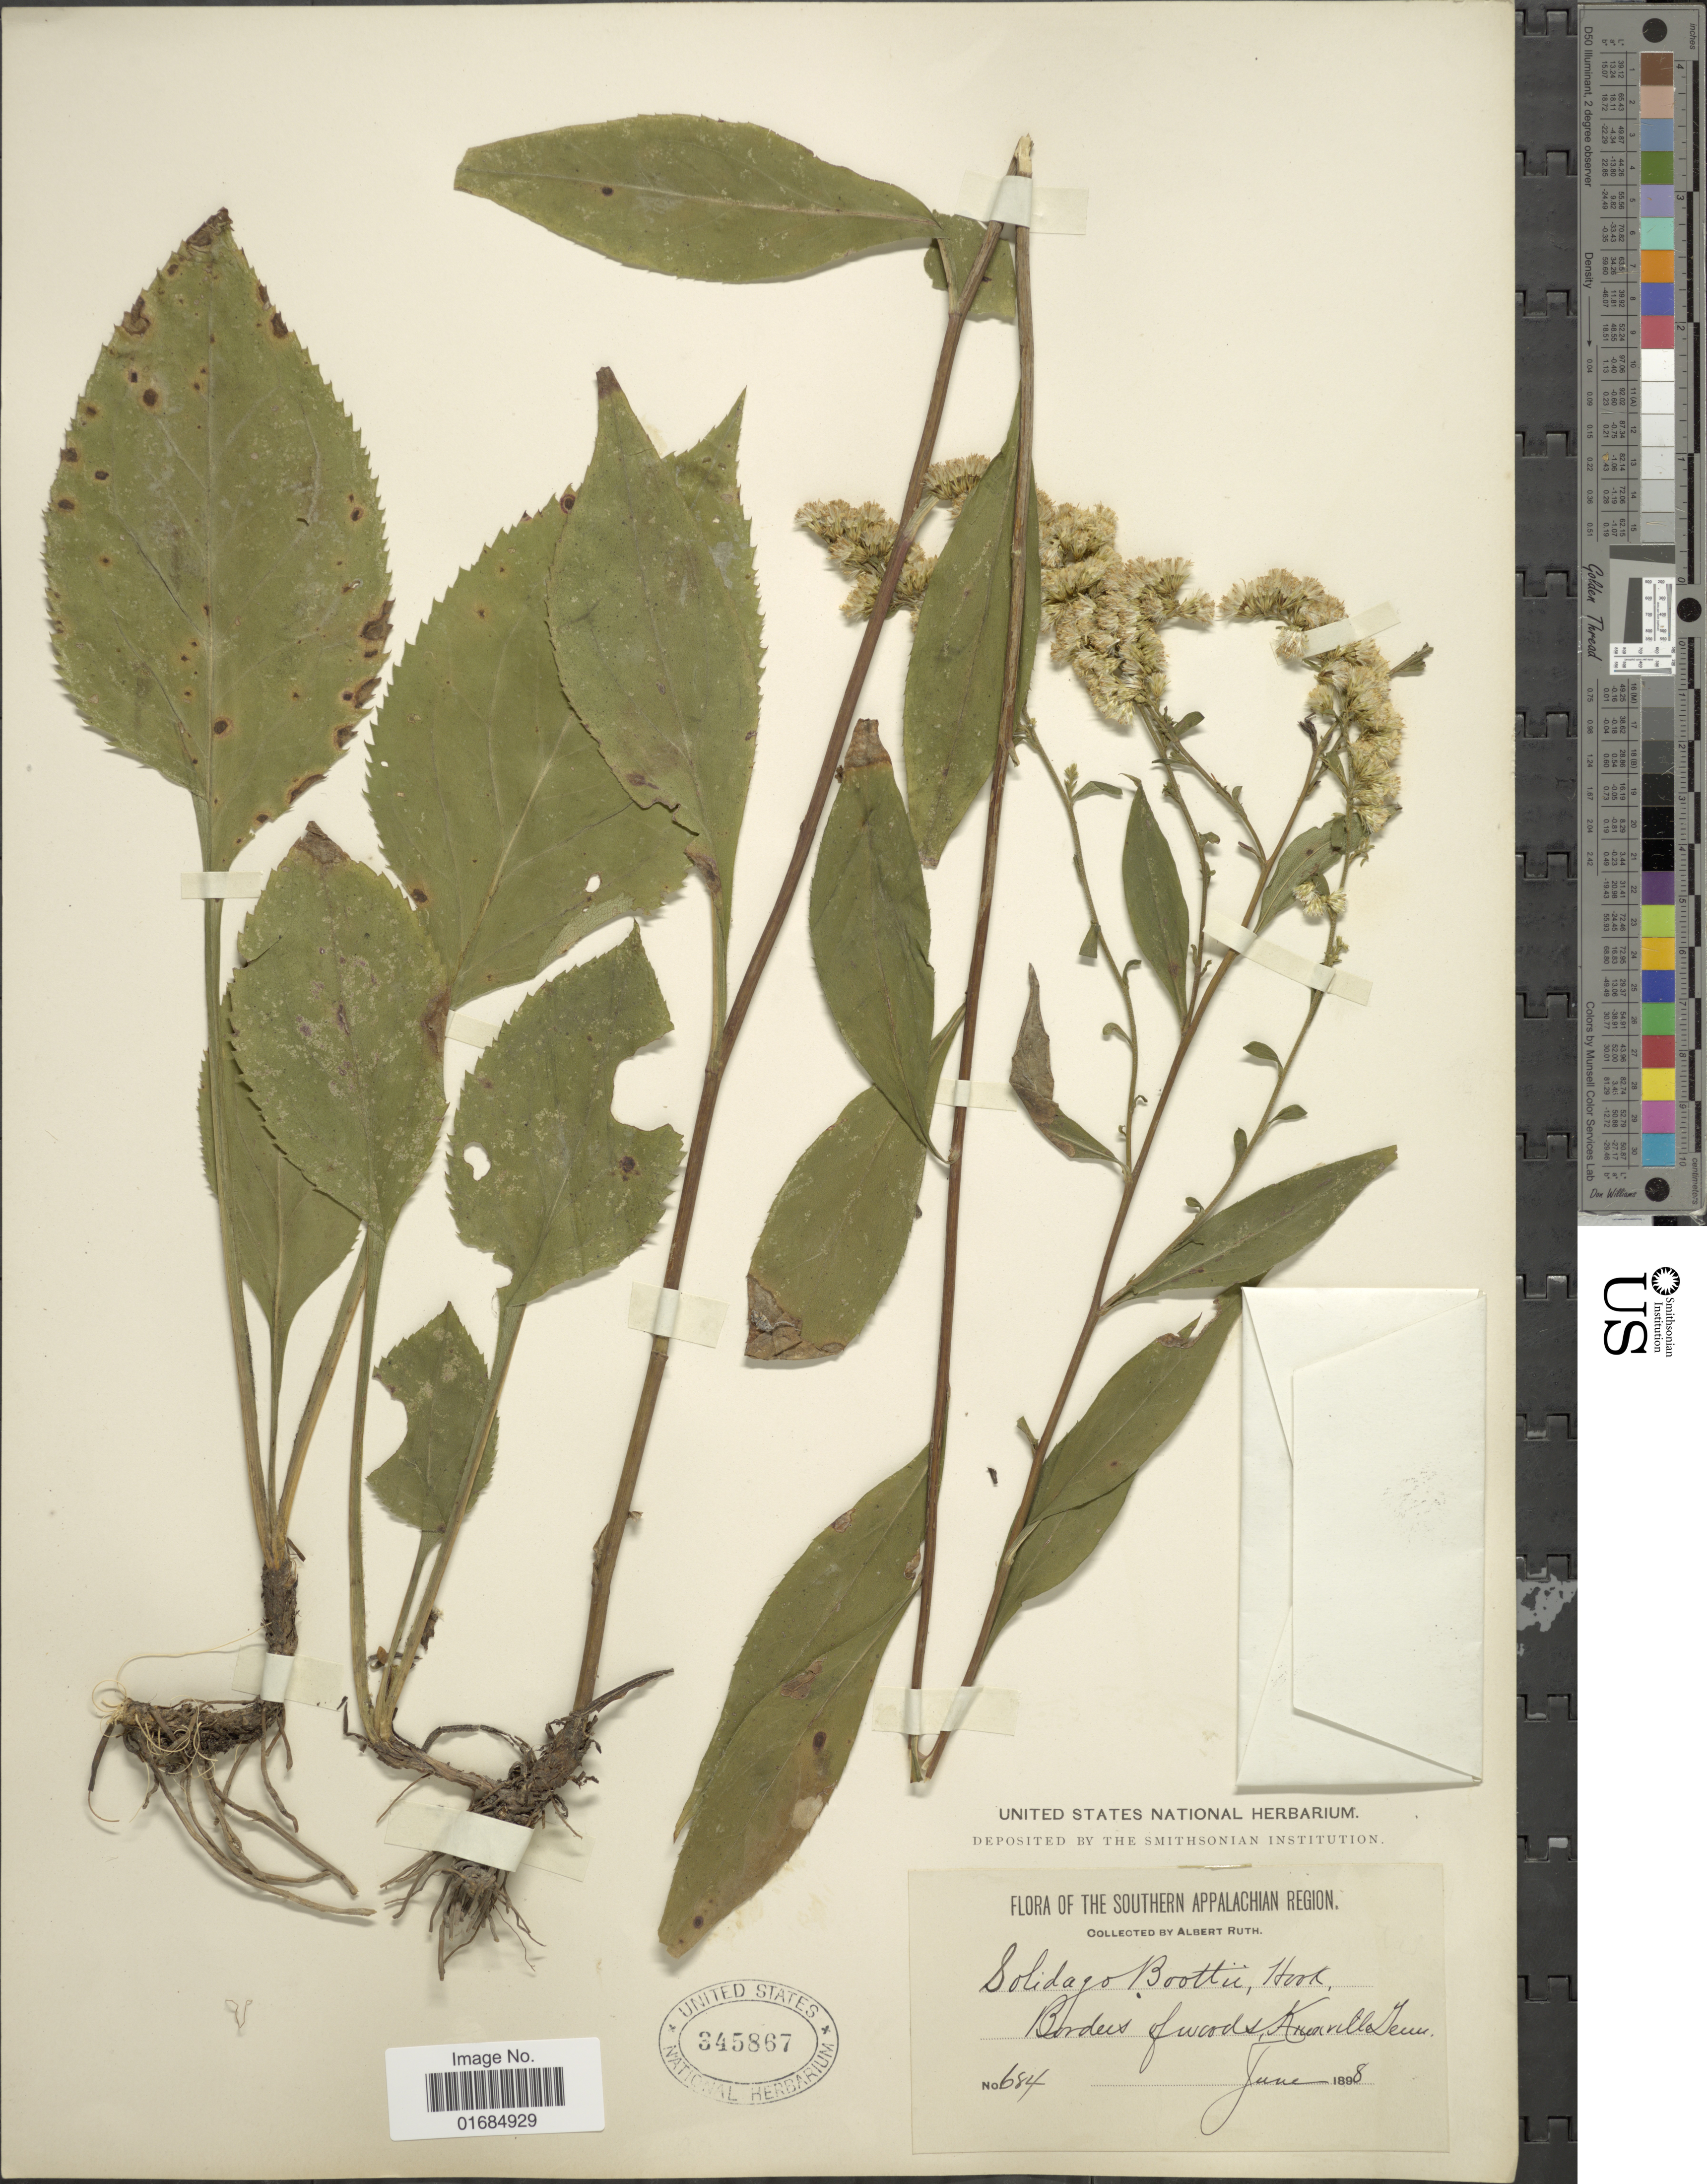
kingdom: Plantae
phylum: Tracheophyta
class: Magnoliopsida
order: Asterales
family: Asteraceae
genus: Solidago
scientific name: Solidago boottii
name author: Hook.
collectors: A. Ruth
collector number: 684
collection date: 1898-06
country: United States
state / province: Tennessee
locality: The Southern Appalachian Region, Borders of Woods, Knesville.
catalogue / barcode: US 345867